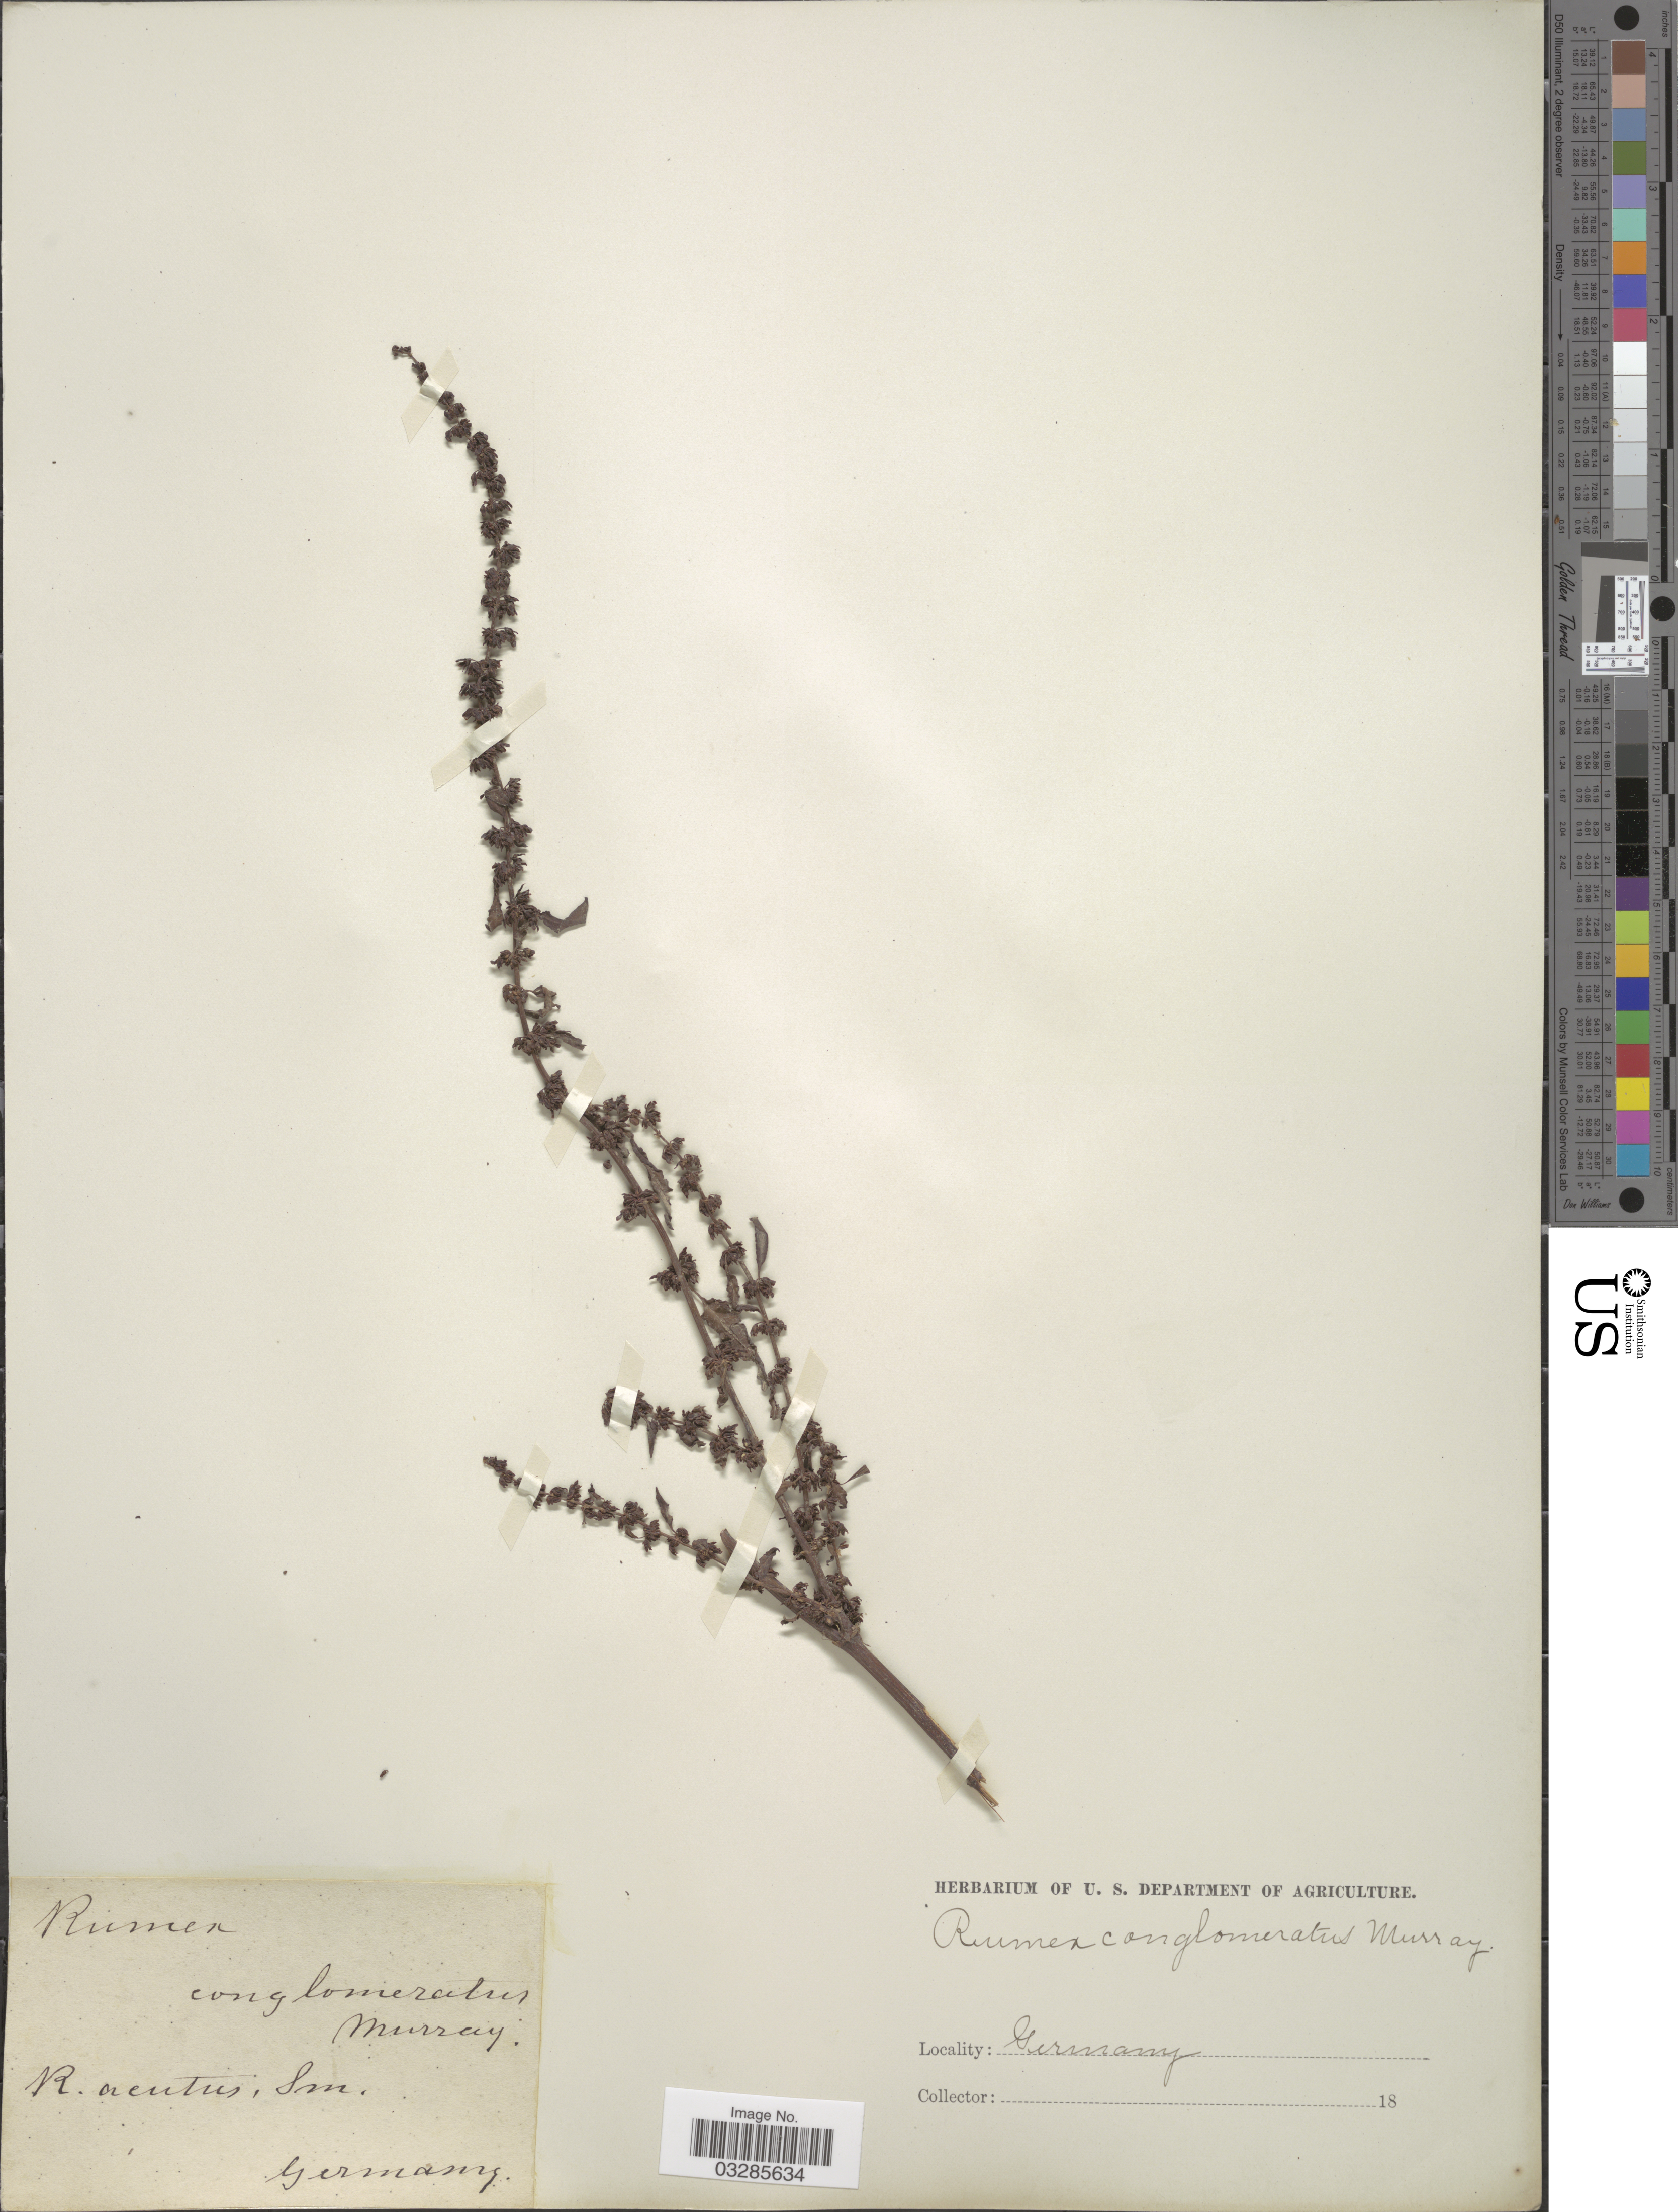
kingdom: Plantae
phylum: Tracheophyta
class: Magnoliopsida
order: Caryophyllales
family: Polygonaceae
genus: Rumex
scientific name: Rumex conglomeratus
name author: Murray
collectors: Facchini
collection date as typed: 18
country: Germany